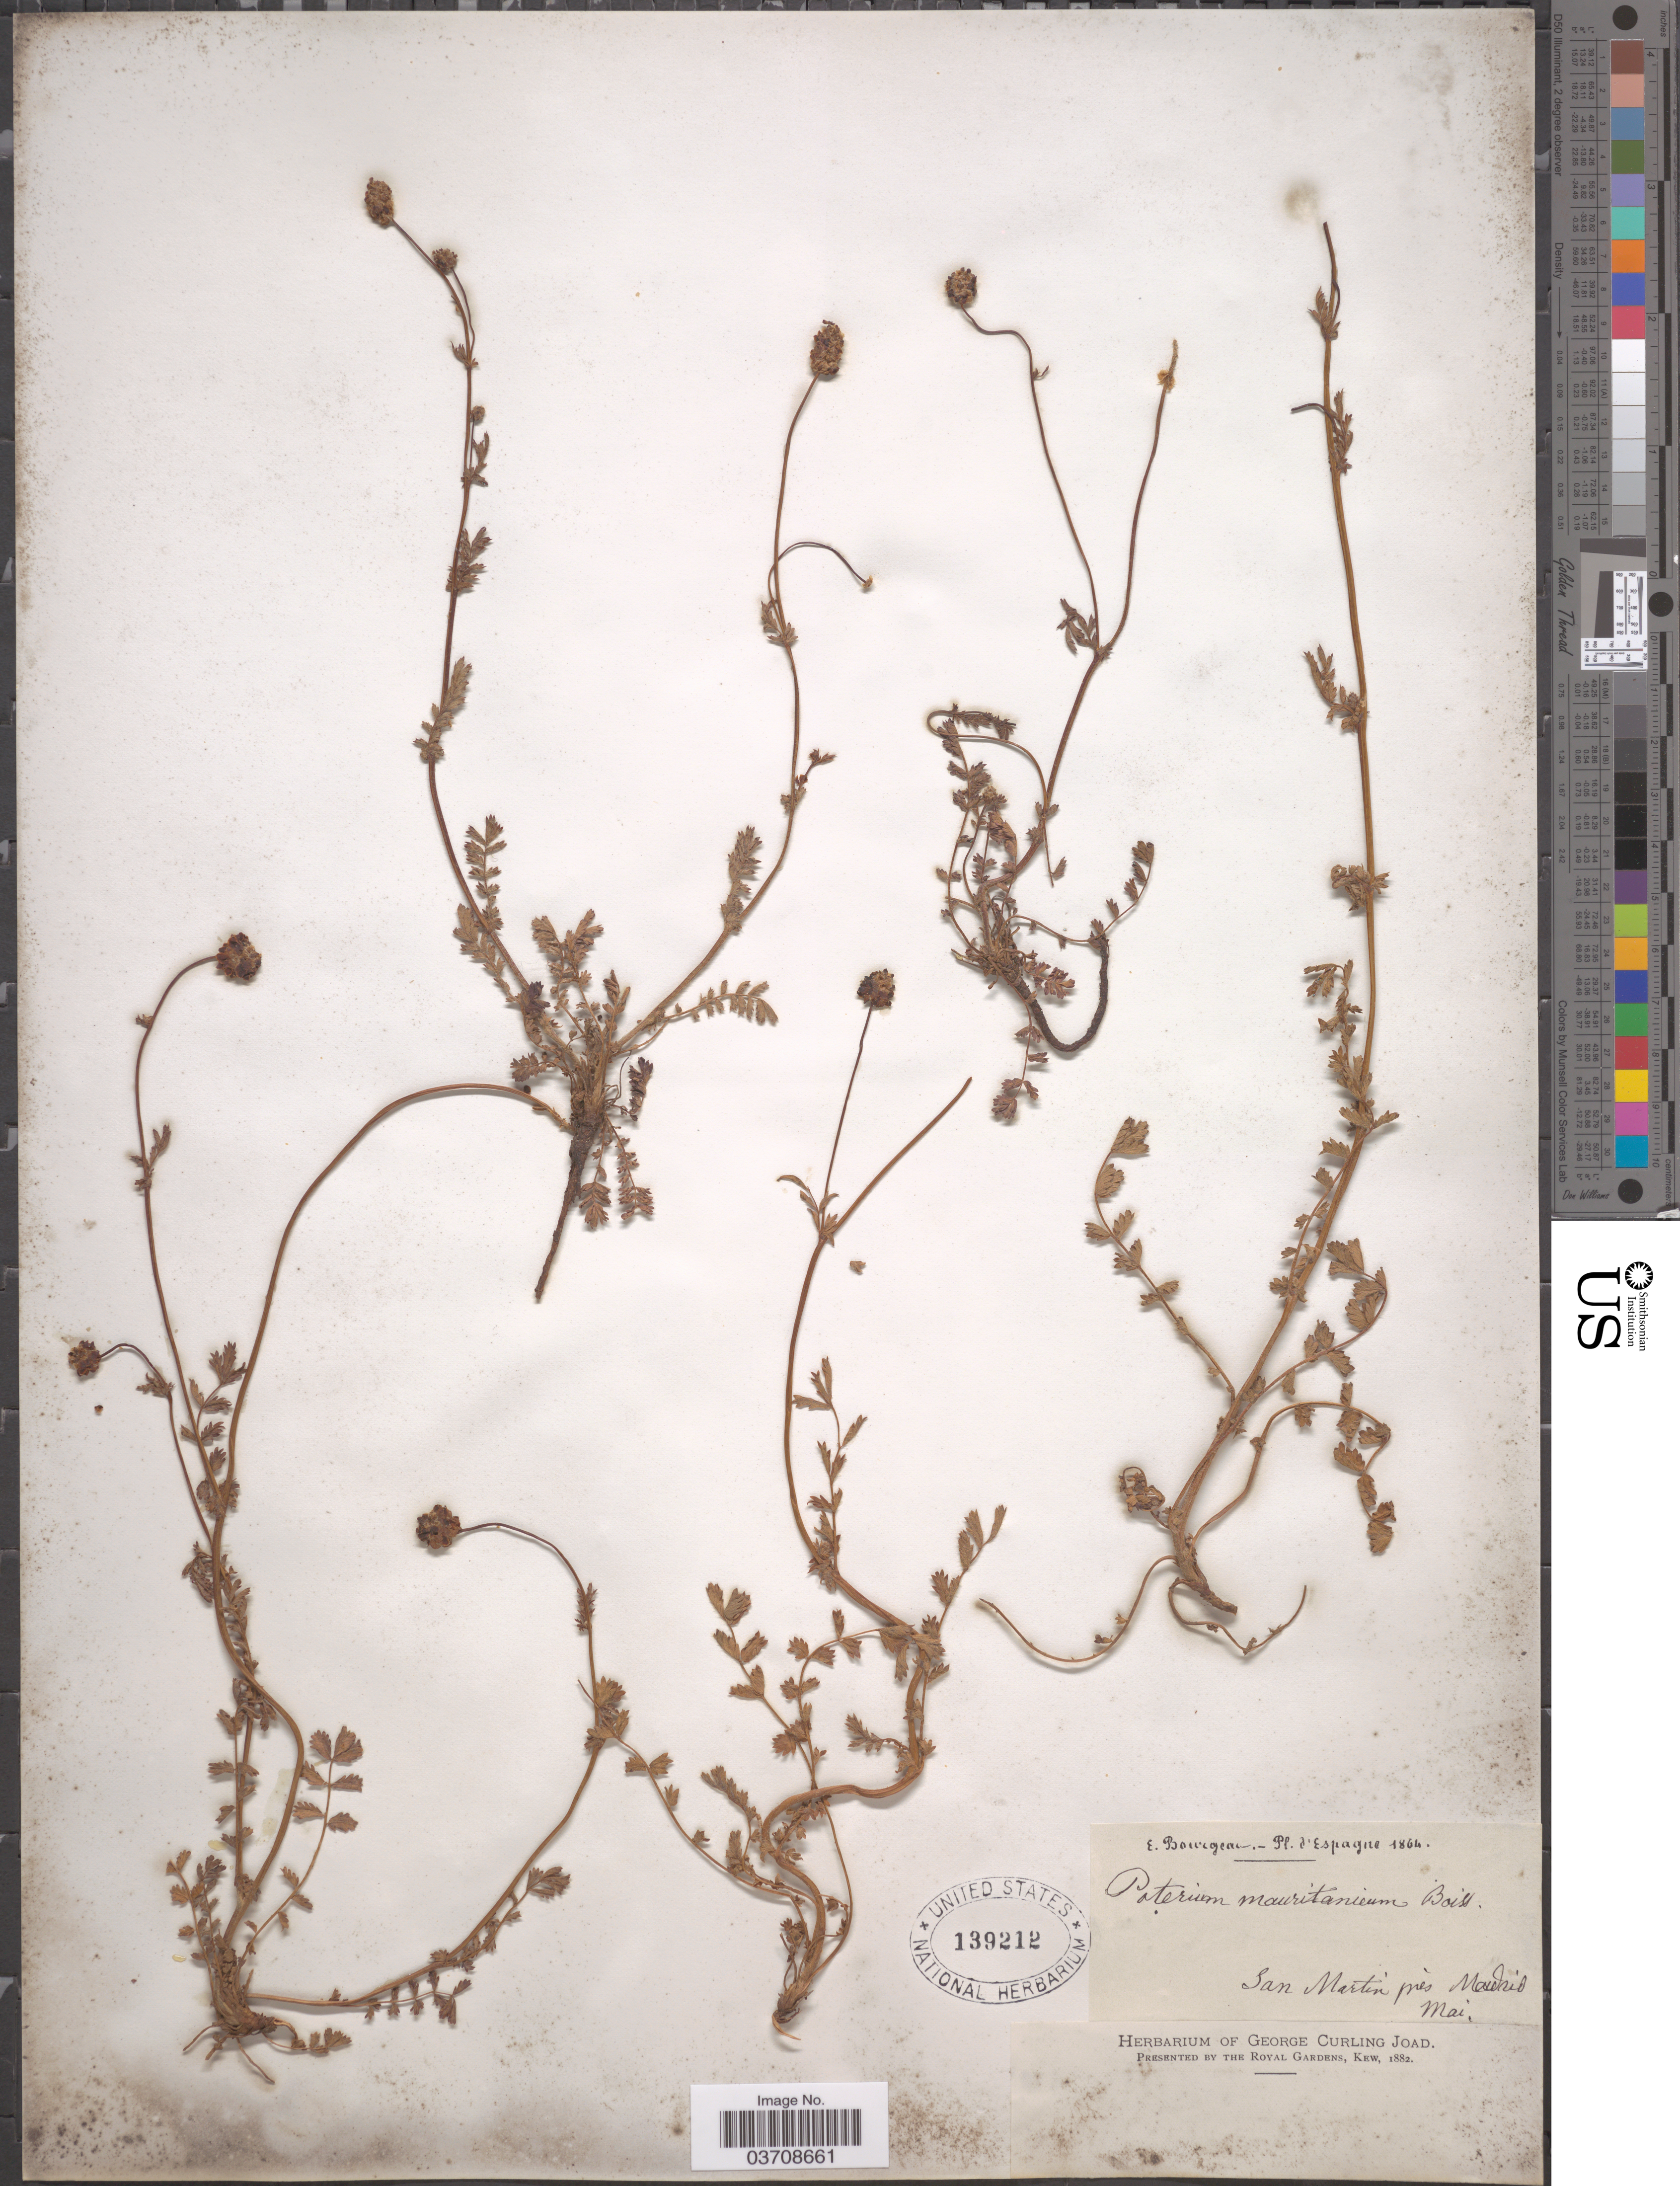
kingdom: Plantae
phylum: Tracheophyta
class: Magnoliopsida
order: Rosales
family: Rosaceae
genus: Sanguisorba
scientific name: Sanguisorba mauritanica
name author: Desf.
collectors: E. Bourgeau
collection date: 1864-05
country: Spain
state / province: Madrid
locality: Espagne. San Martín près Madrid.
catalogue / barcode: US 139212